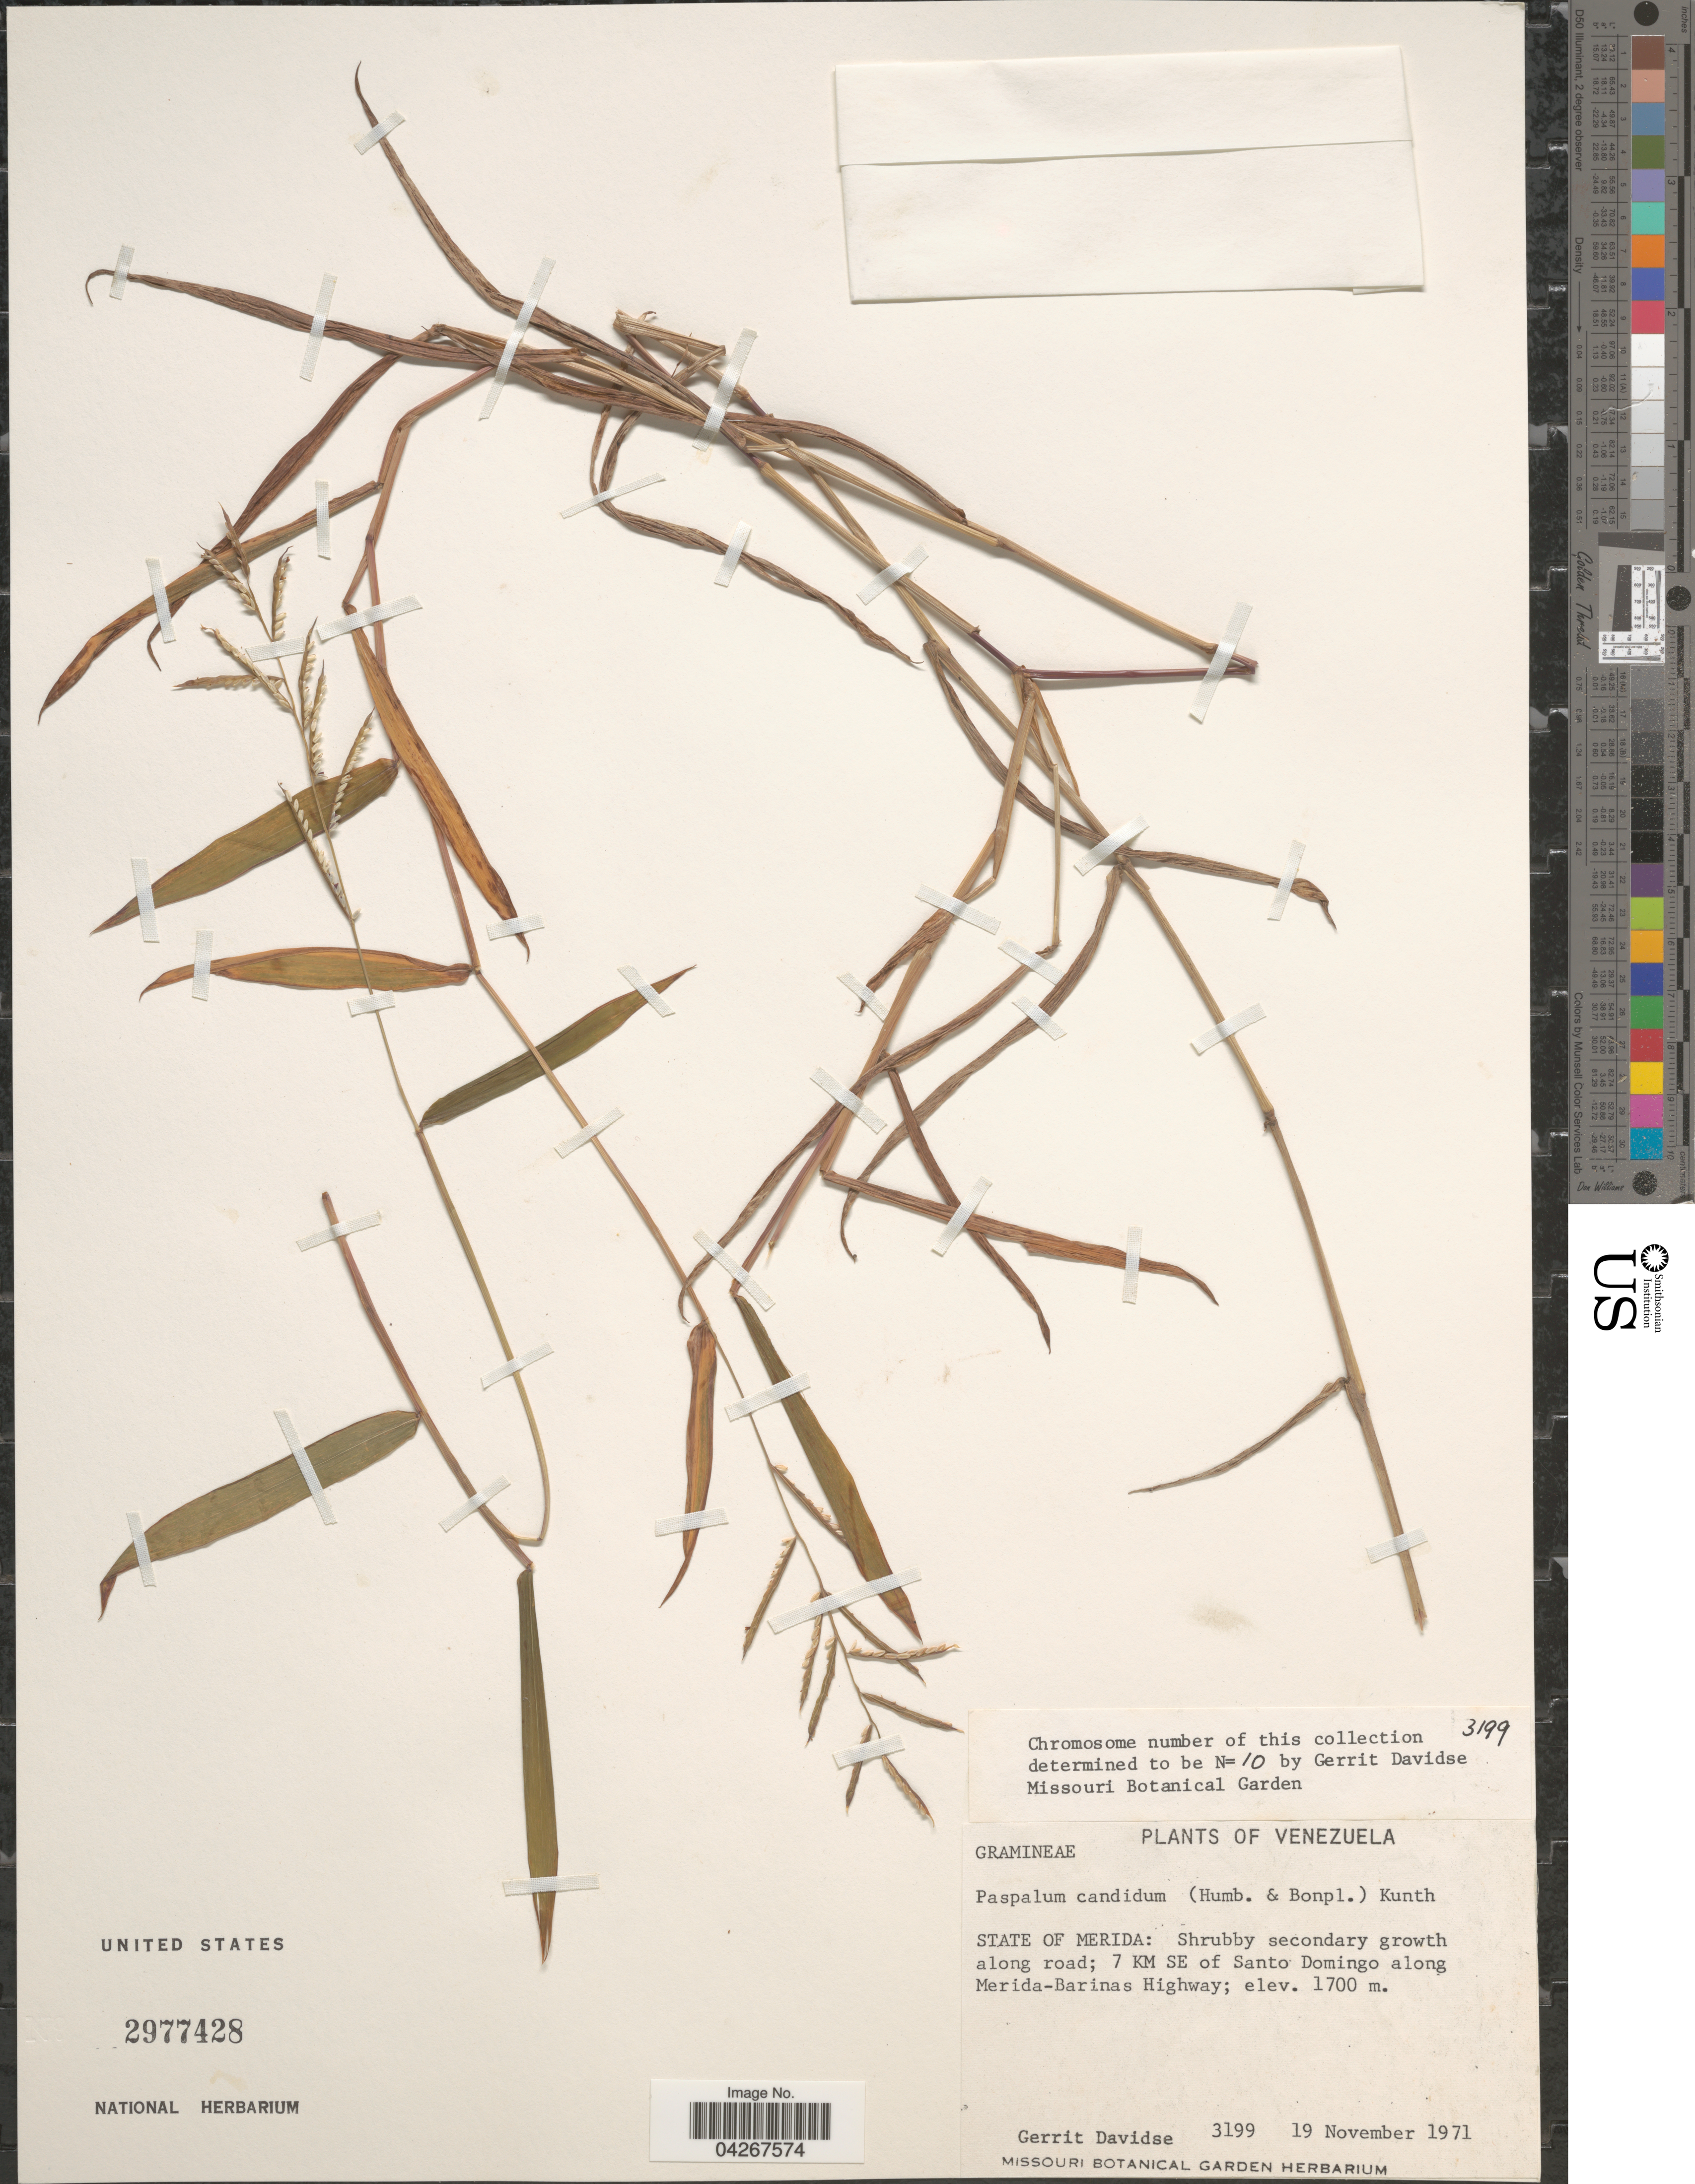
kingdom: Plantae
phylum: Tracheophyta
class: Liliopsida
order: Poales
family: Poaceae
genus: Paspalum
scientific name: Paspalum candidum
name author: (Humb. & Bonpl. ex Fleugge) Kunth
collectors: G. Davidse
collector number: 3199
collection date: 1971-11-19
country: Venezuela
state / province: Merida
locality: Shrubby secondary growth along road; 7 KM SE of Santo Domingo along Merida-Barinas Highway.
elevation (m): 1700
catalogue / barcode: US 2977428